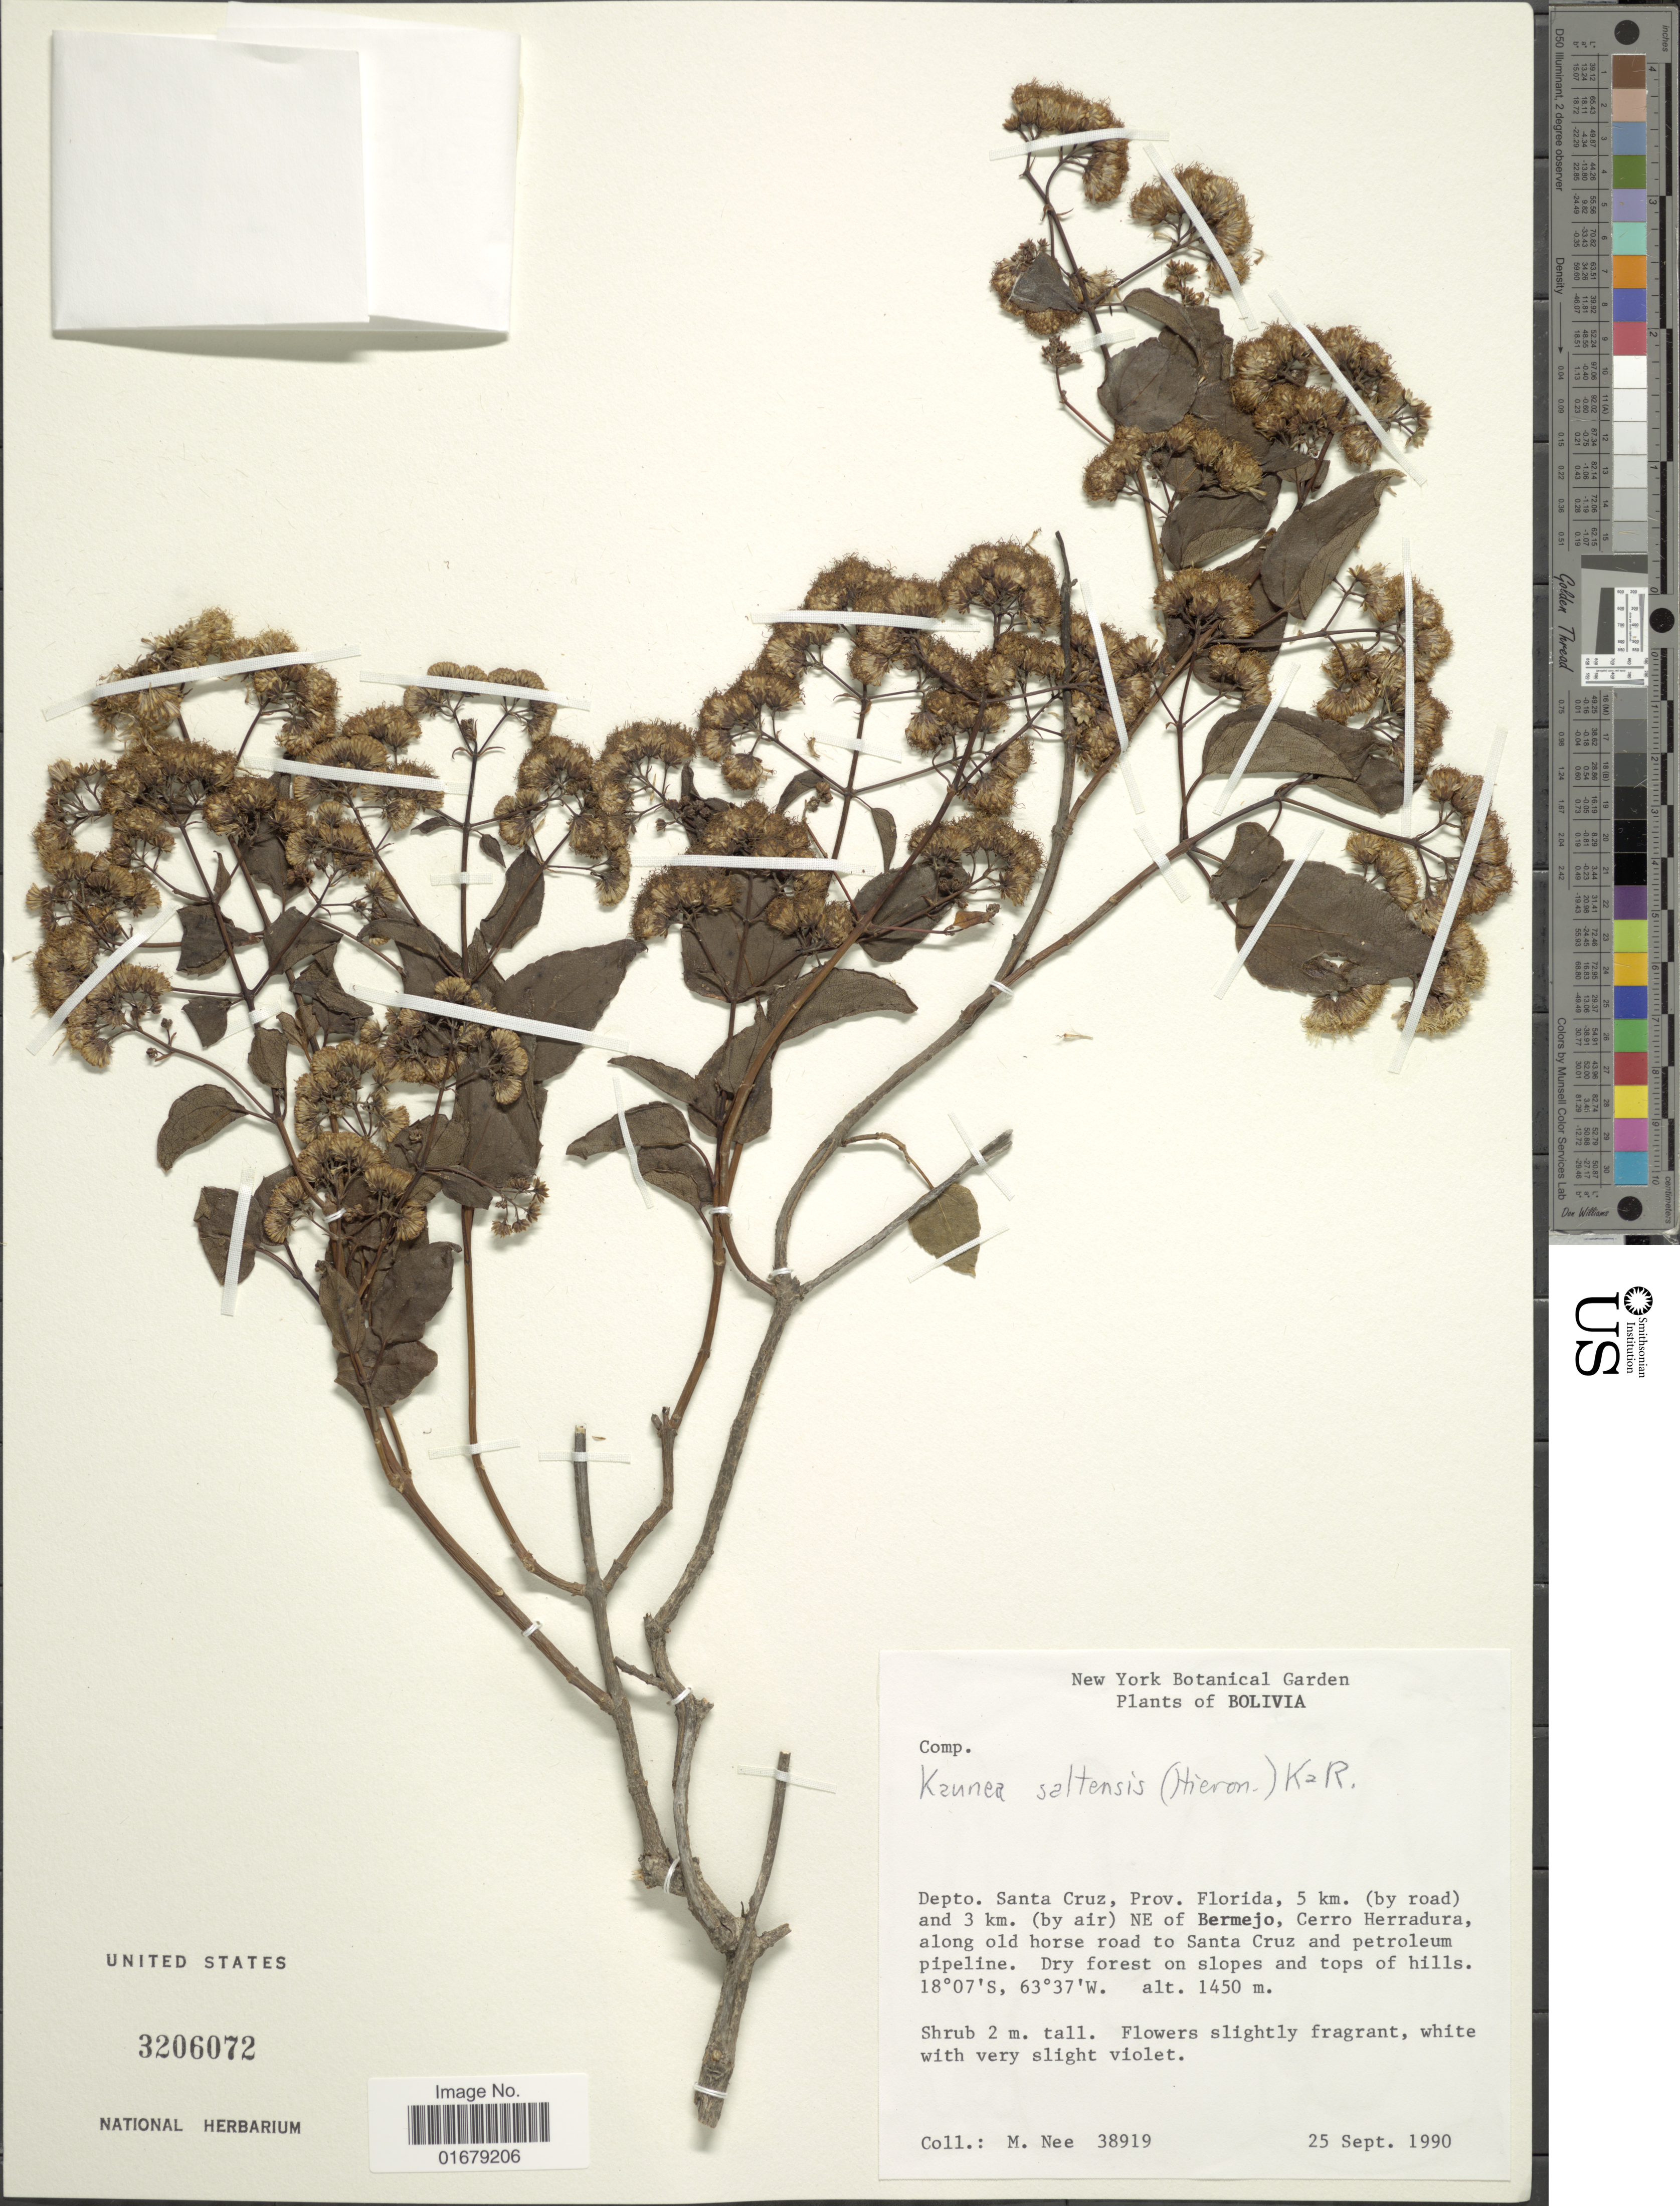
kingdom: Plantae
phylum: Tracheophyta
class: Magnoliopsida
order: Asterales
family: Asteraceae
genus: Kaunia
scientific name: Kaunia saltensis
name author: (Hieron.) R.M. King & H. Rob.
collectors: M. Nee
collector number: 38919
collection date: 1990-09-25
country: Bolivia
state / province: Santa Cruz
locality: Bolivia. Depto. Santa Cruz, Prov. Florida, 5 km. (by road) and 3 km. (by air) NE of Bermejo, Cerro Herradura, along old horse road to Santa Cruz and petroleum pipeline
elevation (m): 1450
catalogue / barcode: US 3206072